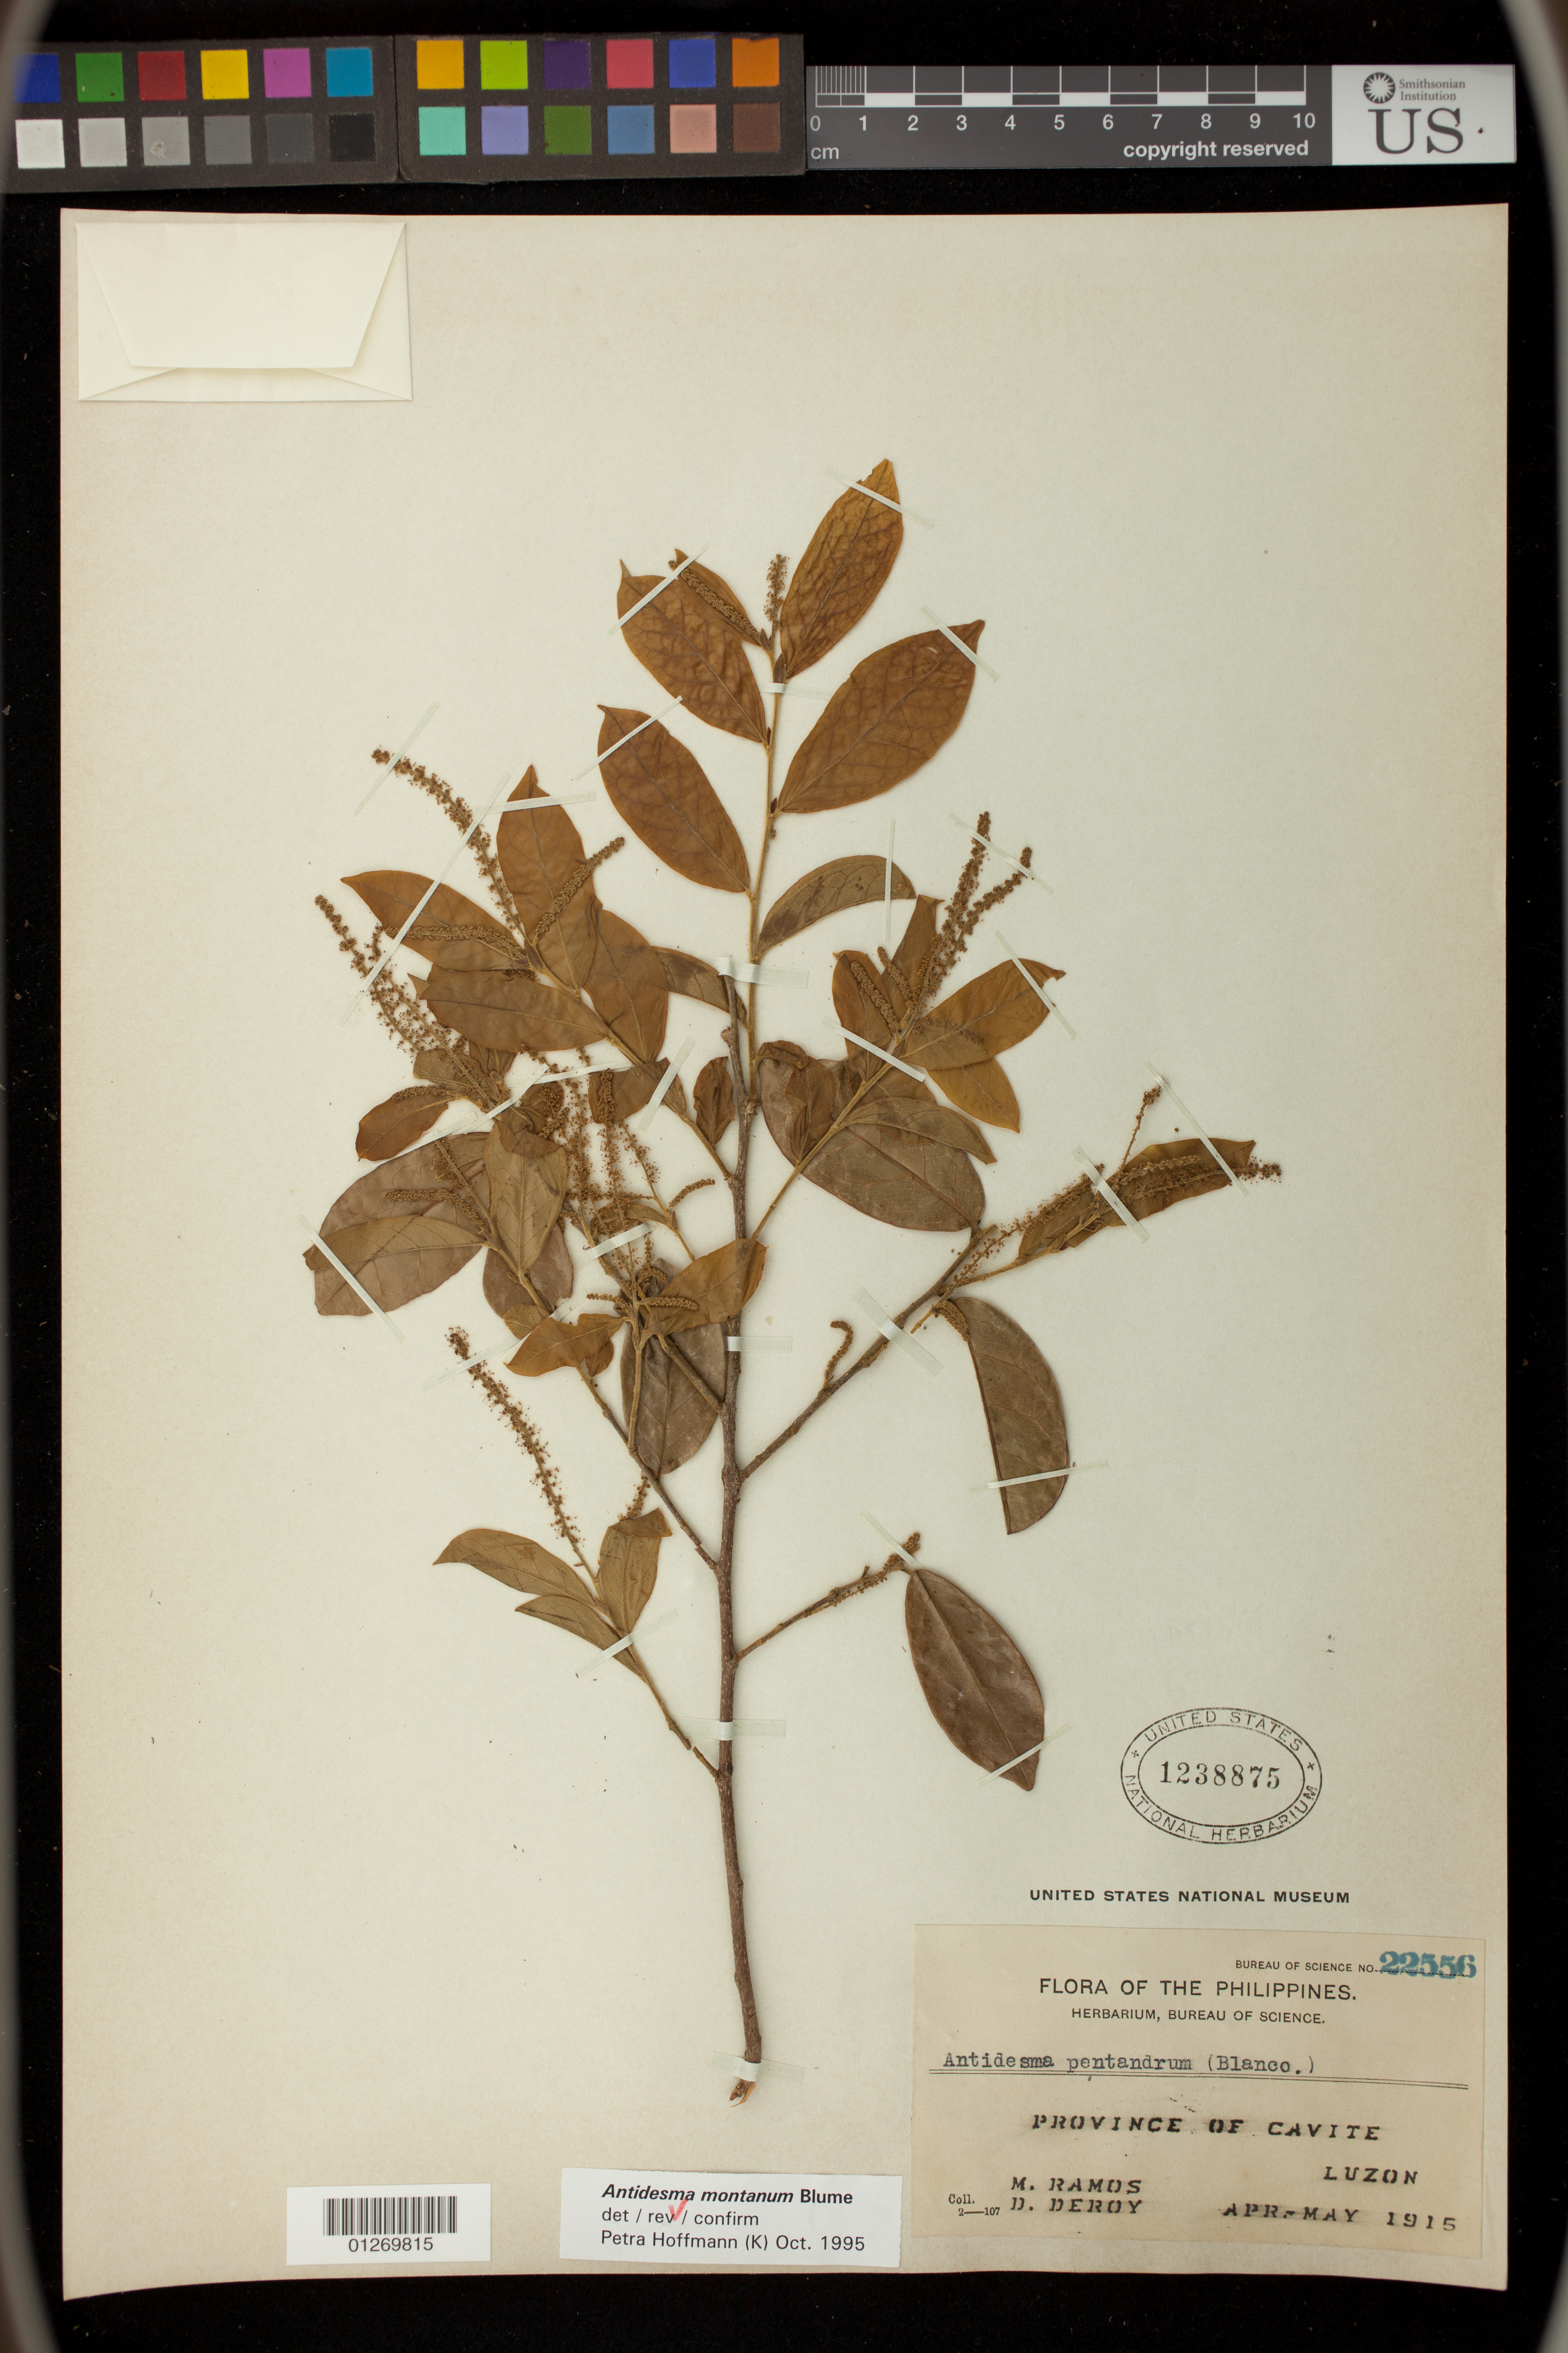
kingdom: Plantae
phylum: Tracheophyta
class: Magnoliopsida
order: Malpighiales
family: Phyllanthaceae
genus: Antidesma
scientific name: Antidesma montanum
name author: Blume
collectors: M. Ramos & D. Deroy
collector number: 22556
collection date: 1915-04/1915-05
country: Philippines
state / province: Calabarzon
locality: Province of Cavite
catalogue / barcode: US 1238875